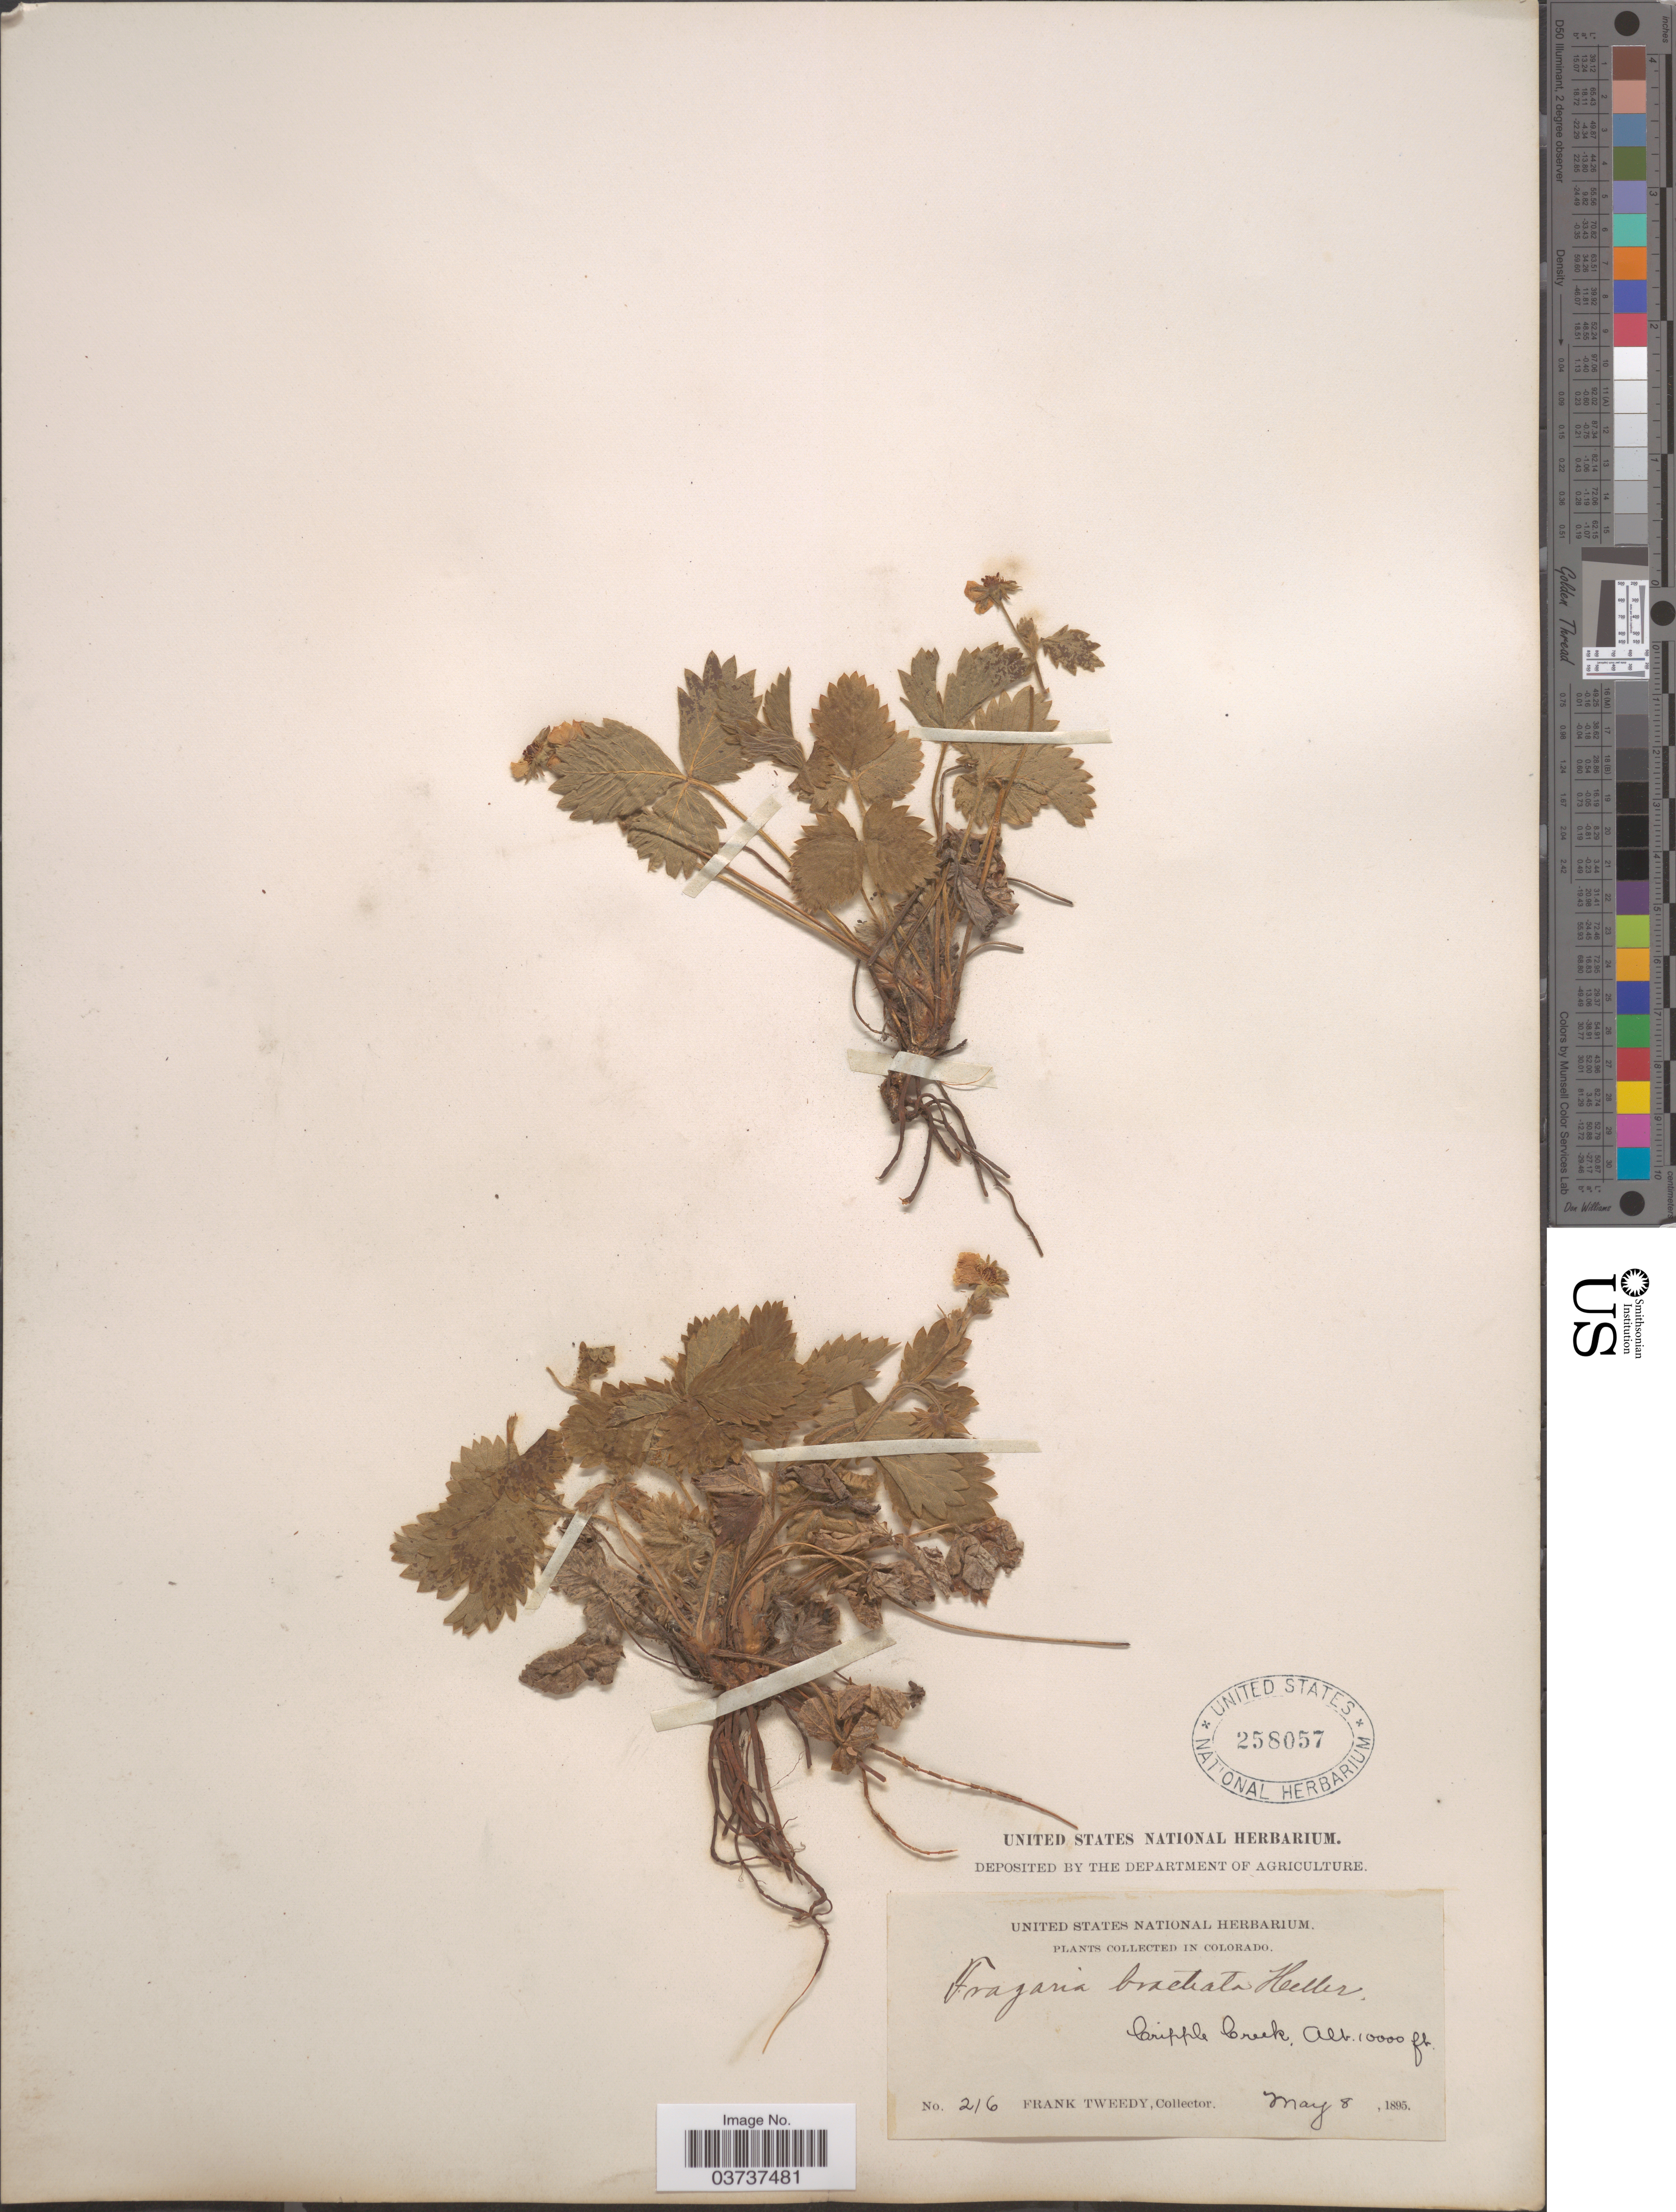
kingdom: Plantae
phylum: Tracheophyta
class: Magnoliopsida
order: Rosales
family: Rosaceae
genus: Fragaria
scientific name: Fragaria vesca subsp. bracteata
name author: L.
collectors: F. Tweedy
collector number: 216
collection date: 1895-05-08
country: United States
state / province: Colorado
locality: Cripple Creek.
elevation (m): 3048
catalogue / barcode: US 258057